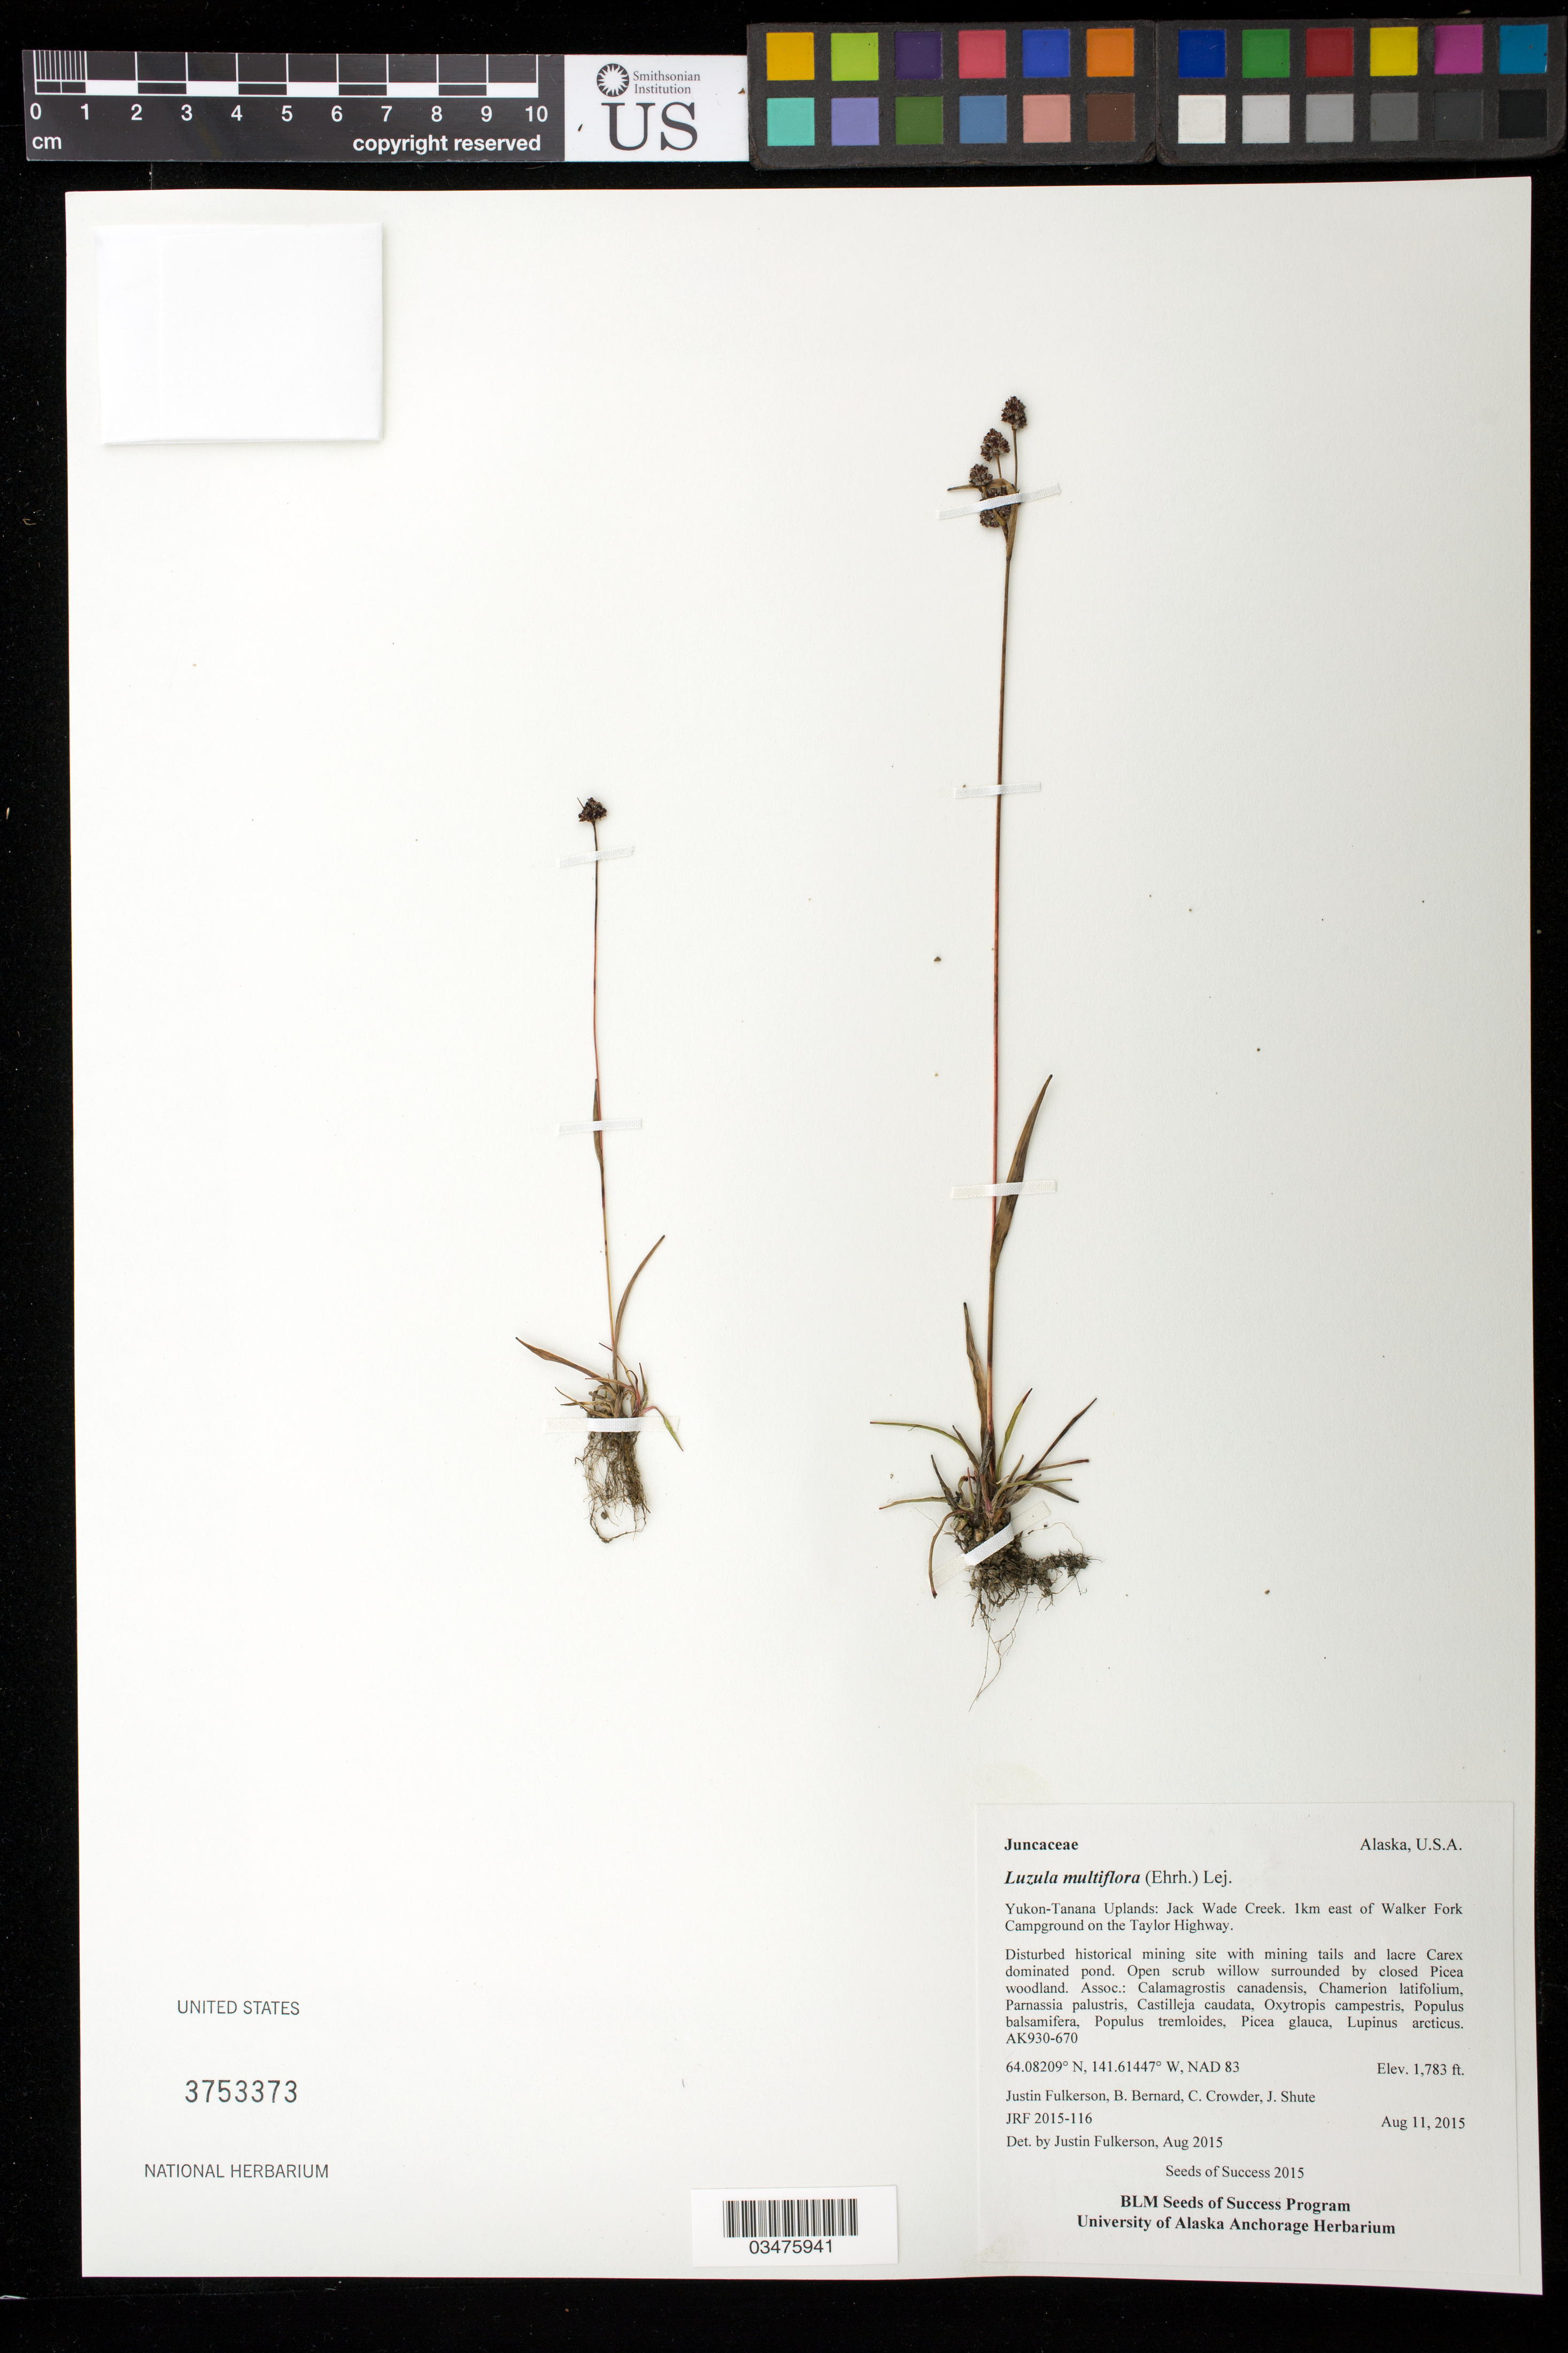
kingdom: Plantae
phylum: Tracheophyta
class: Liliopsida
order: Poales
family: Juncaceae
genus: Luzula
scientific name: Luzula multiflora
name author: (Ehrh.) Lej.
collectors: J. Fulkerson, C. Crowder, J. Shute & B. Bernard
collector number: AK930-670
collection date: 2015-08-11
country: United States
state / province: Alaska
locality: Yukon-Tanana Uplands, Jack Wade Creek. 1 km E of Walker Fork Campground on the Taylor Hwy.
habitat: Disturbed historical mining site with mining tails and 1 acre Carex dominated pond. Open scrub willow surrounded by closed Picea woodland.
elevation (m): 543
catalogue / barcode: US 3753373